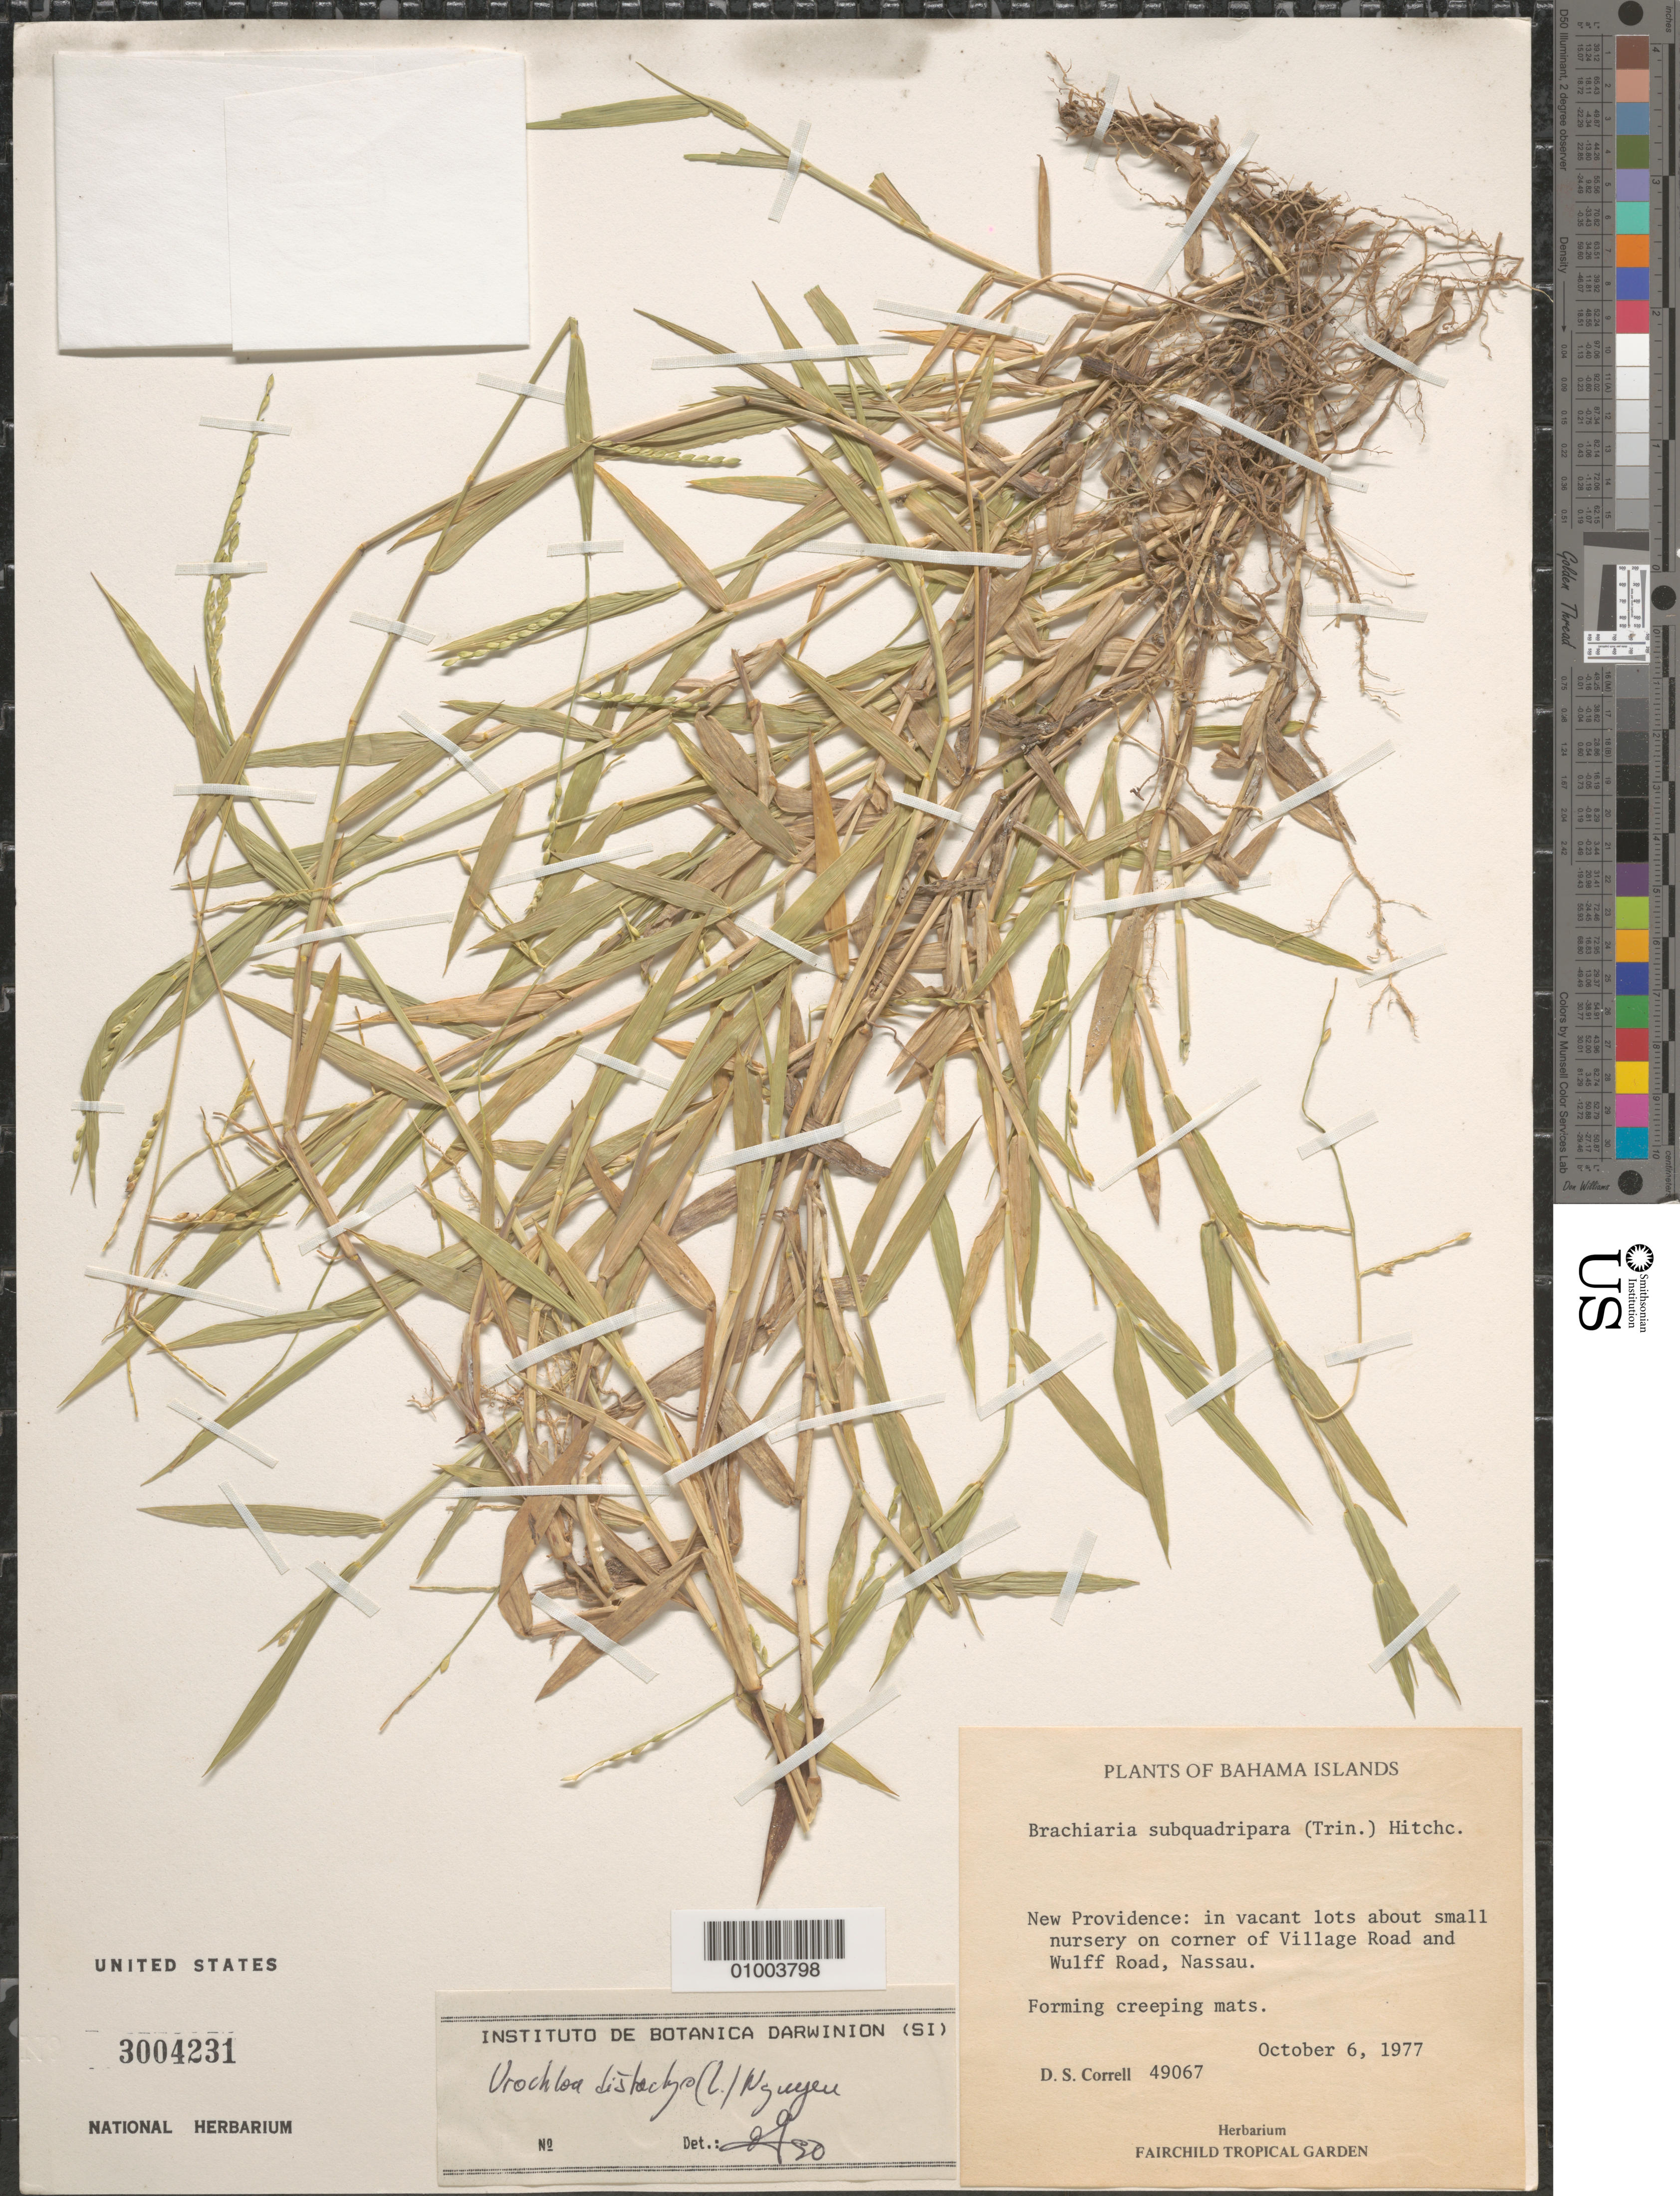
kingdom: Plantae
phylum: Tracheophyta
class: Liliopsida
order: Poales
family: Poaceae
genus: Urochloa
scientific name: Urochloa distachya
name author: (L.) T.Q. Nguyen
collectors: D. S. Correll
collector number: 49067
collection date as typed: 06 Oct 1977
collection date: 1977-10-06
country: Bahamas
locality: New Providence: in vacant lots about small nursery on corner of Village Road and Wulff Road, Nassau.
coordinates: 0 N, 0 E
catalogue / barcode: US 3004231